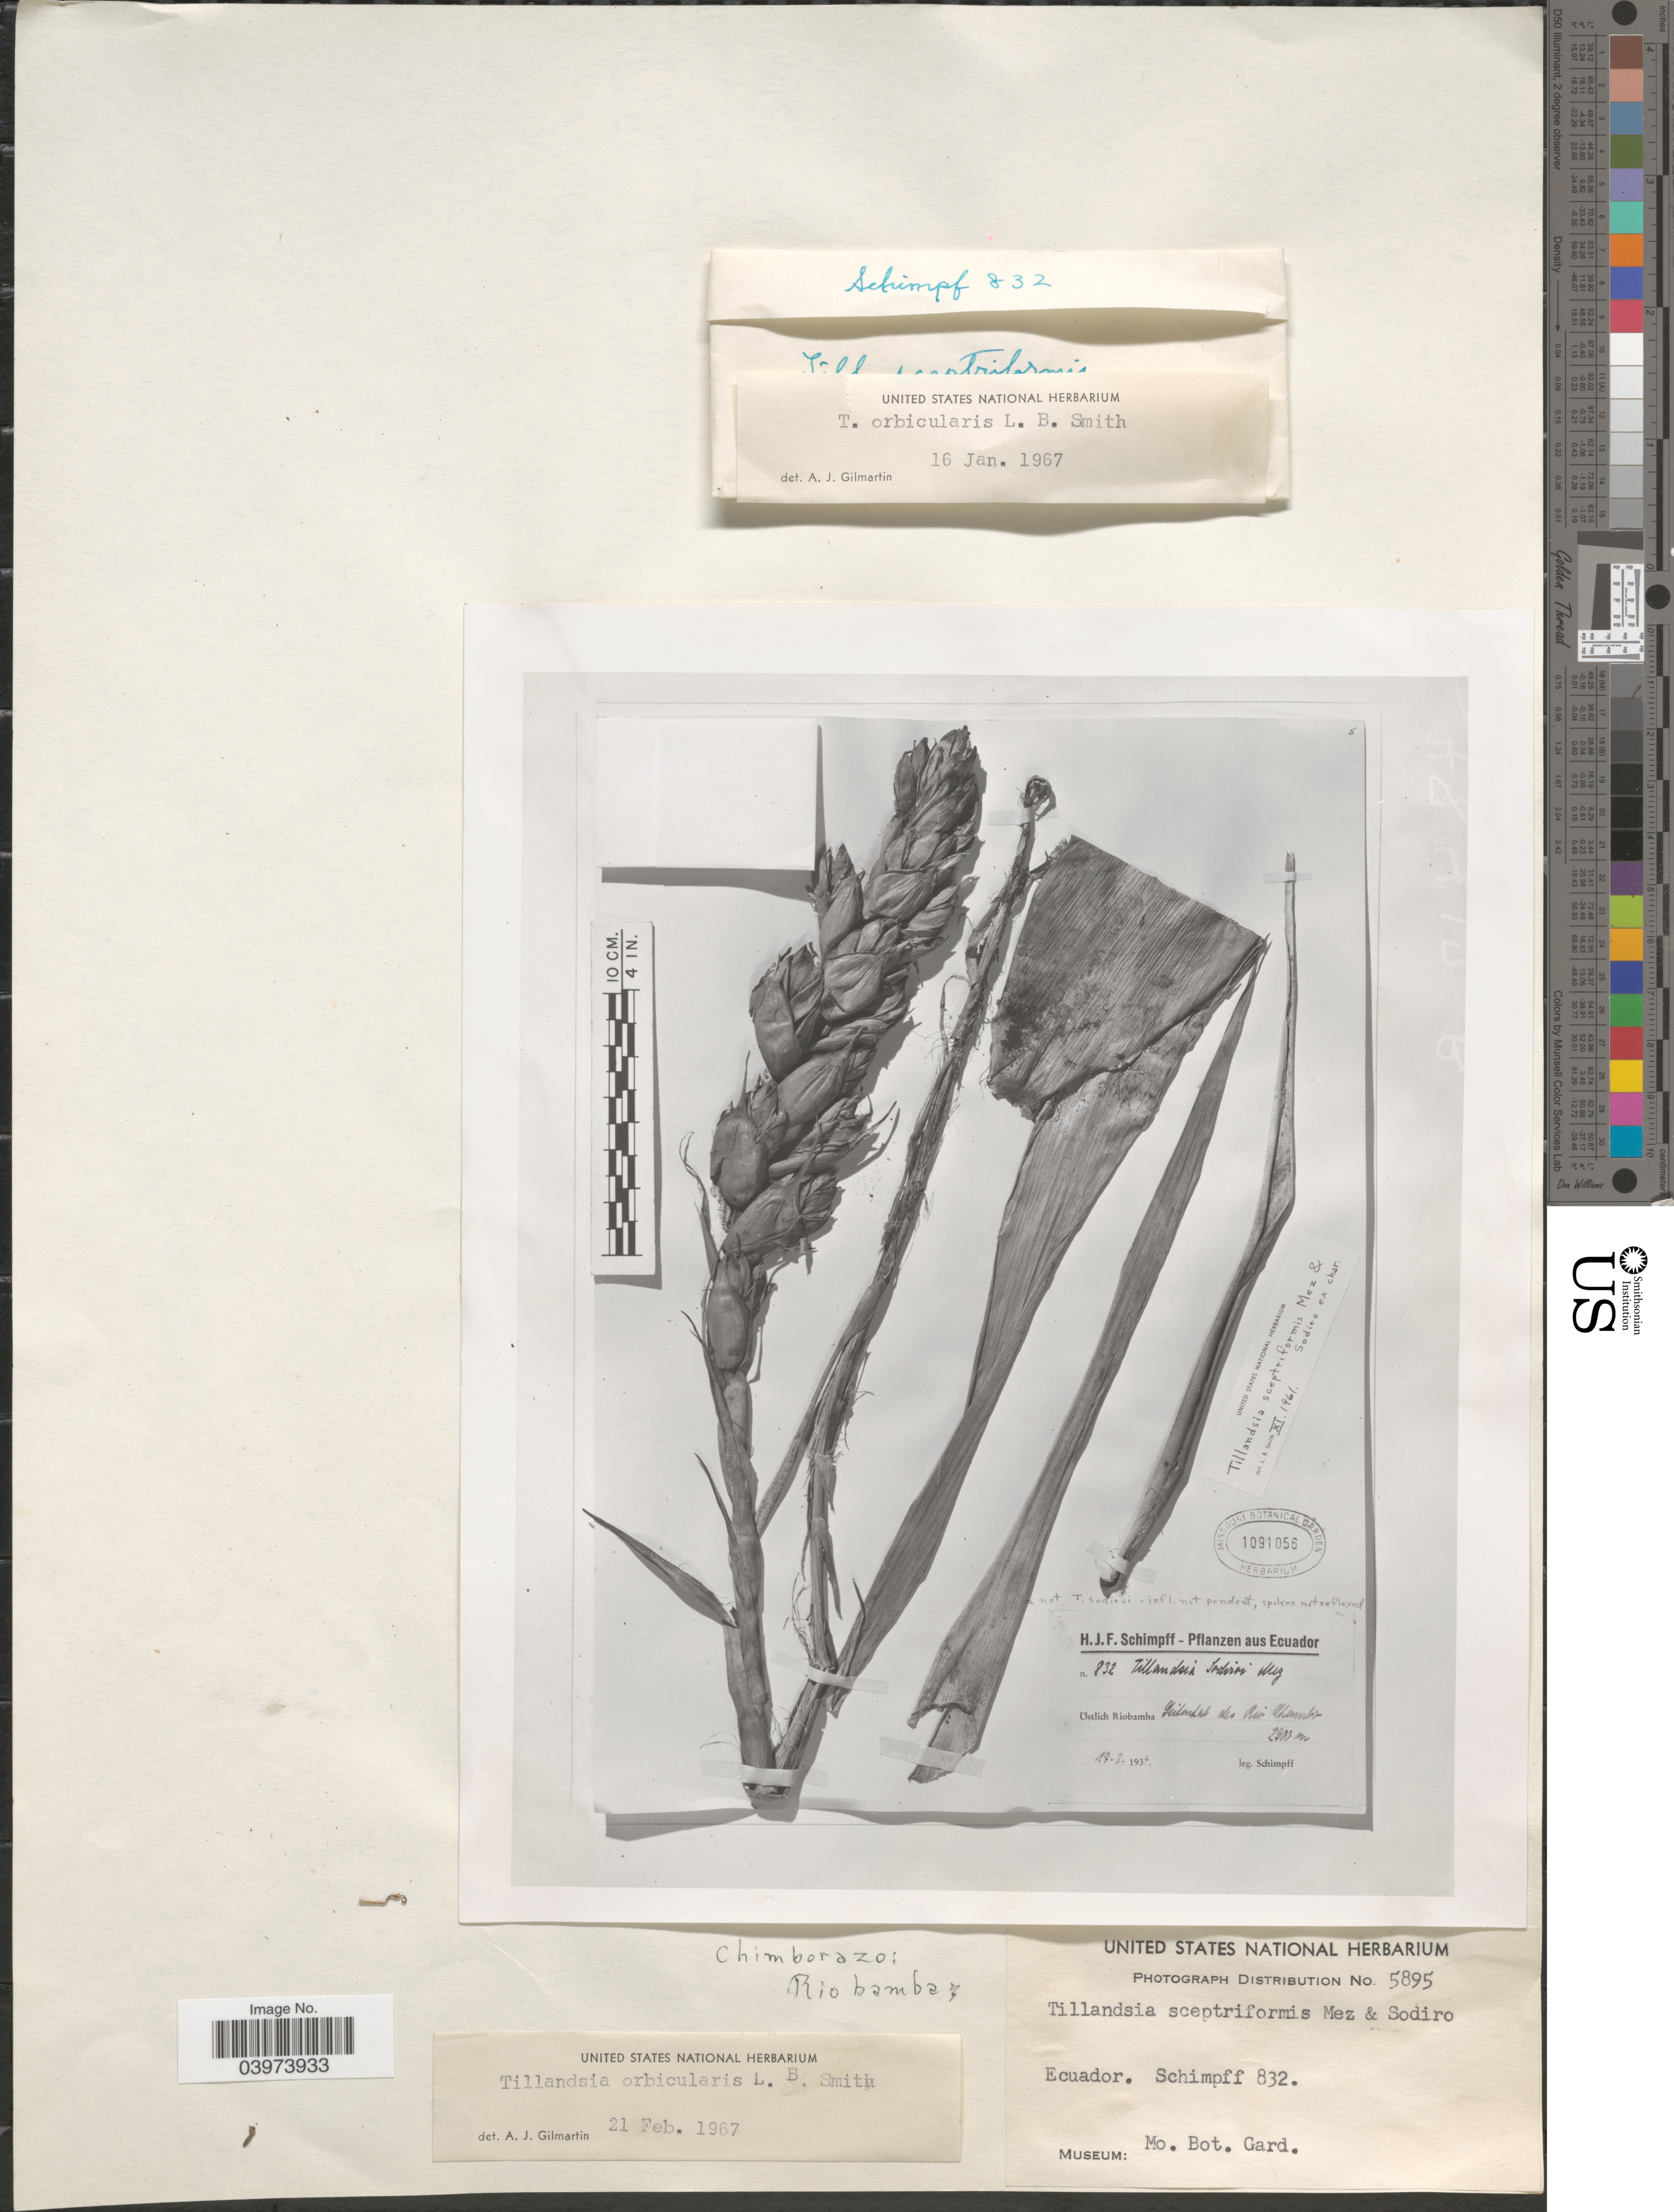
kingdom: Plantae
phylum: Tracheophyta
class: Liliopsida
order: Poales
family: Bromeliaceae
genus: Tillandsia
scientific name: Tillandsia orbicularis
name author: L.B. Sm.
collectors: H. Schimpff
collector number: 832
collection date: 1934-03-17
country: Ecuador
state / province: Chimborazo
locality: Östlich Riobamba Guimach [interpreted] des Rio Chambo.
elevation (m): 2900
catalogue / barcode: US 1091056